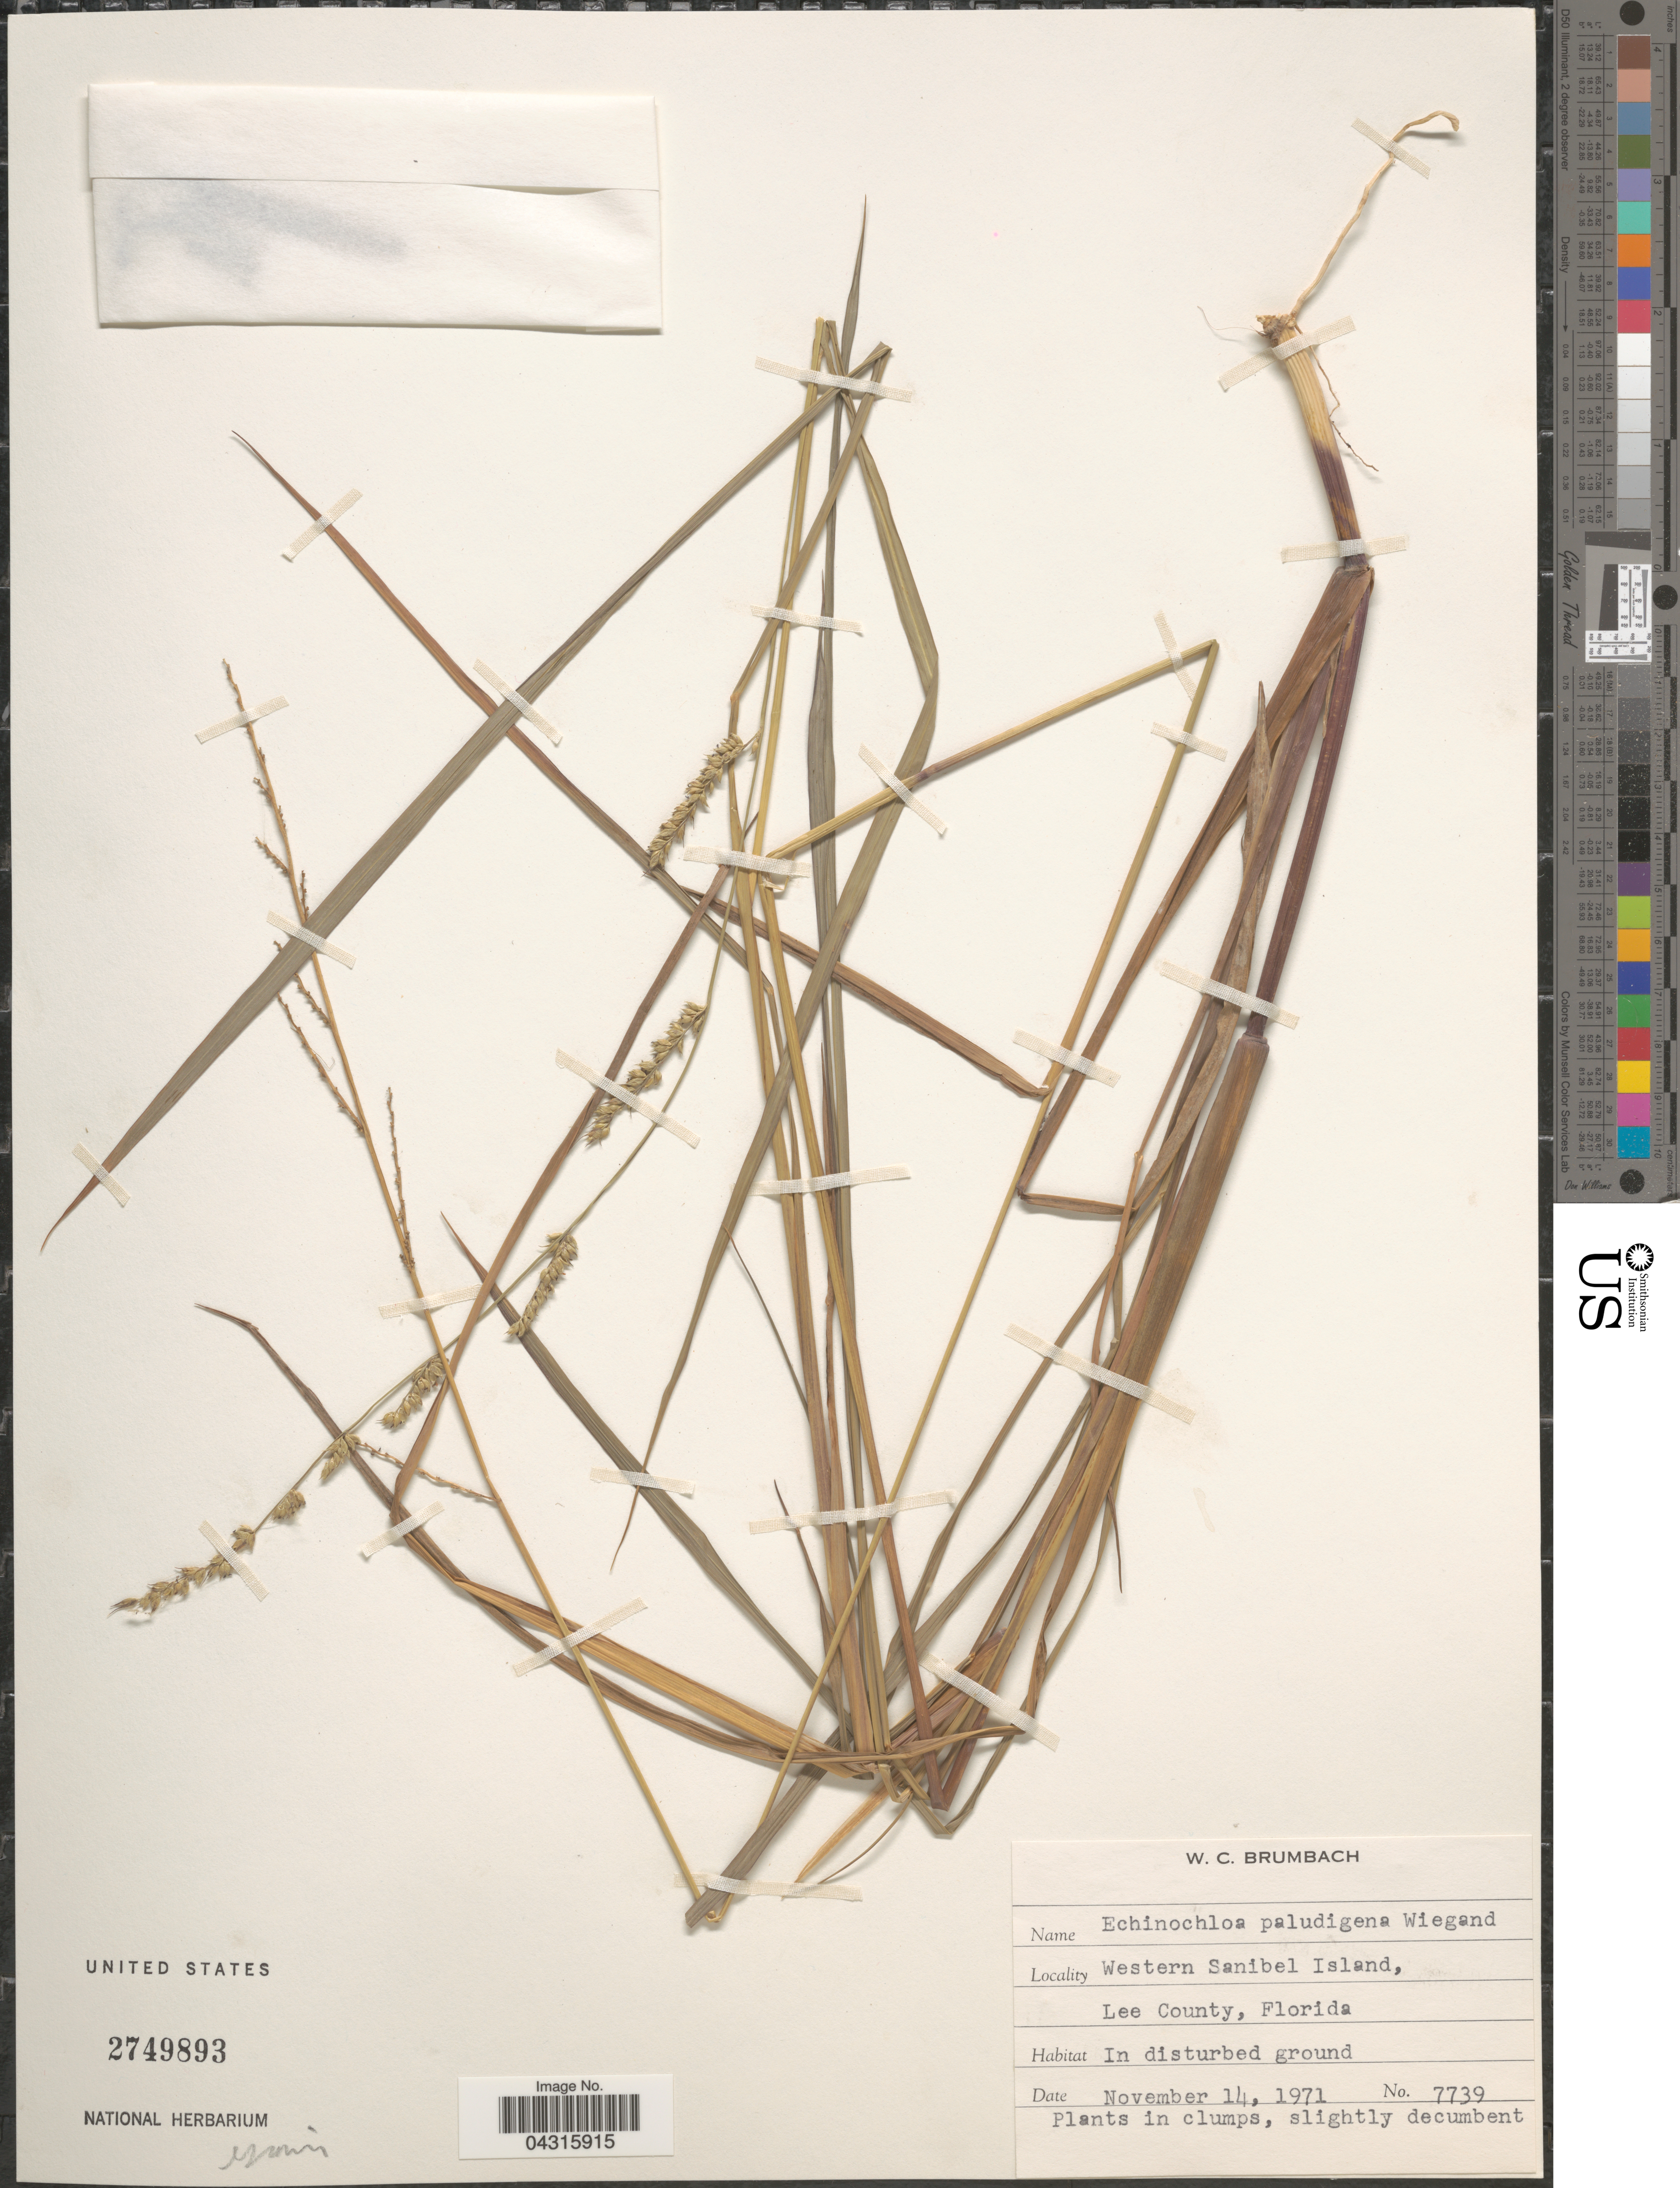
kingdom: Plantae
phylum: Tracheophyta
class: Liliopsida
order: Poales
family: Poaceae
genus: Echinochloa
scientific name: Echinochloa paludigena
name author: Wiegand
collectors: W. C. Brumbach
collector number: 7739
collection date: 1971-11-14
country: United States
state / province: Florida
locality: Western Sanibel Island, Lee County. In disturbed ground.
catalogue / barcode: US 2749893